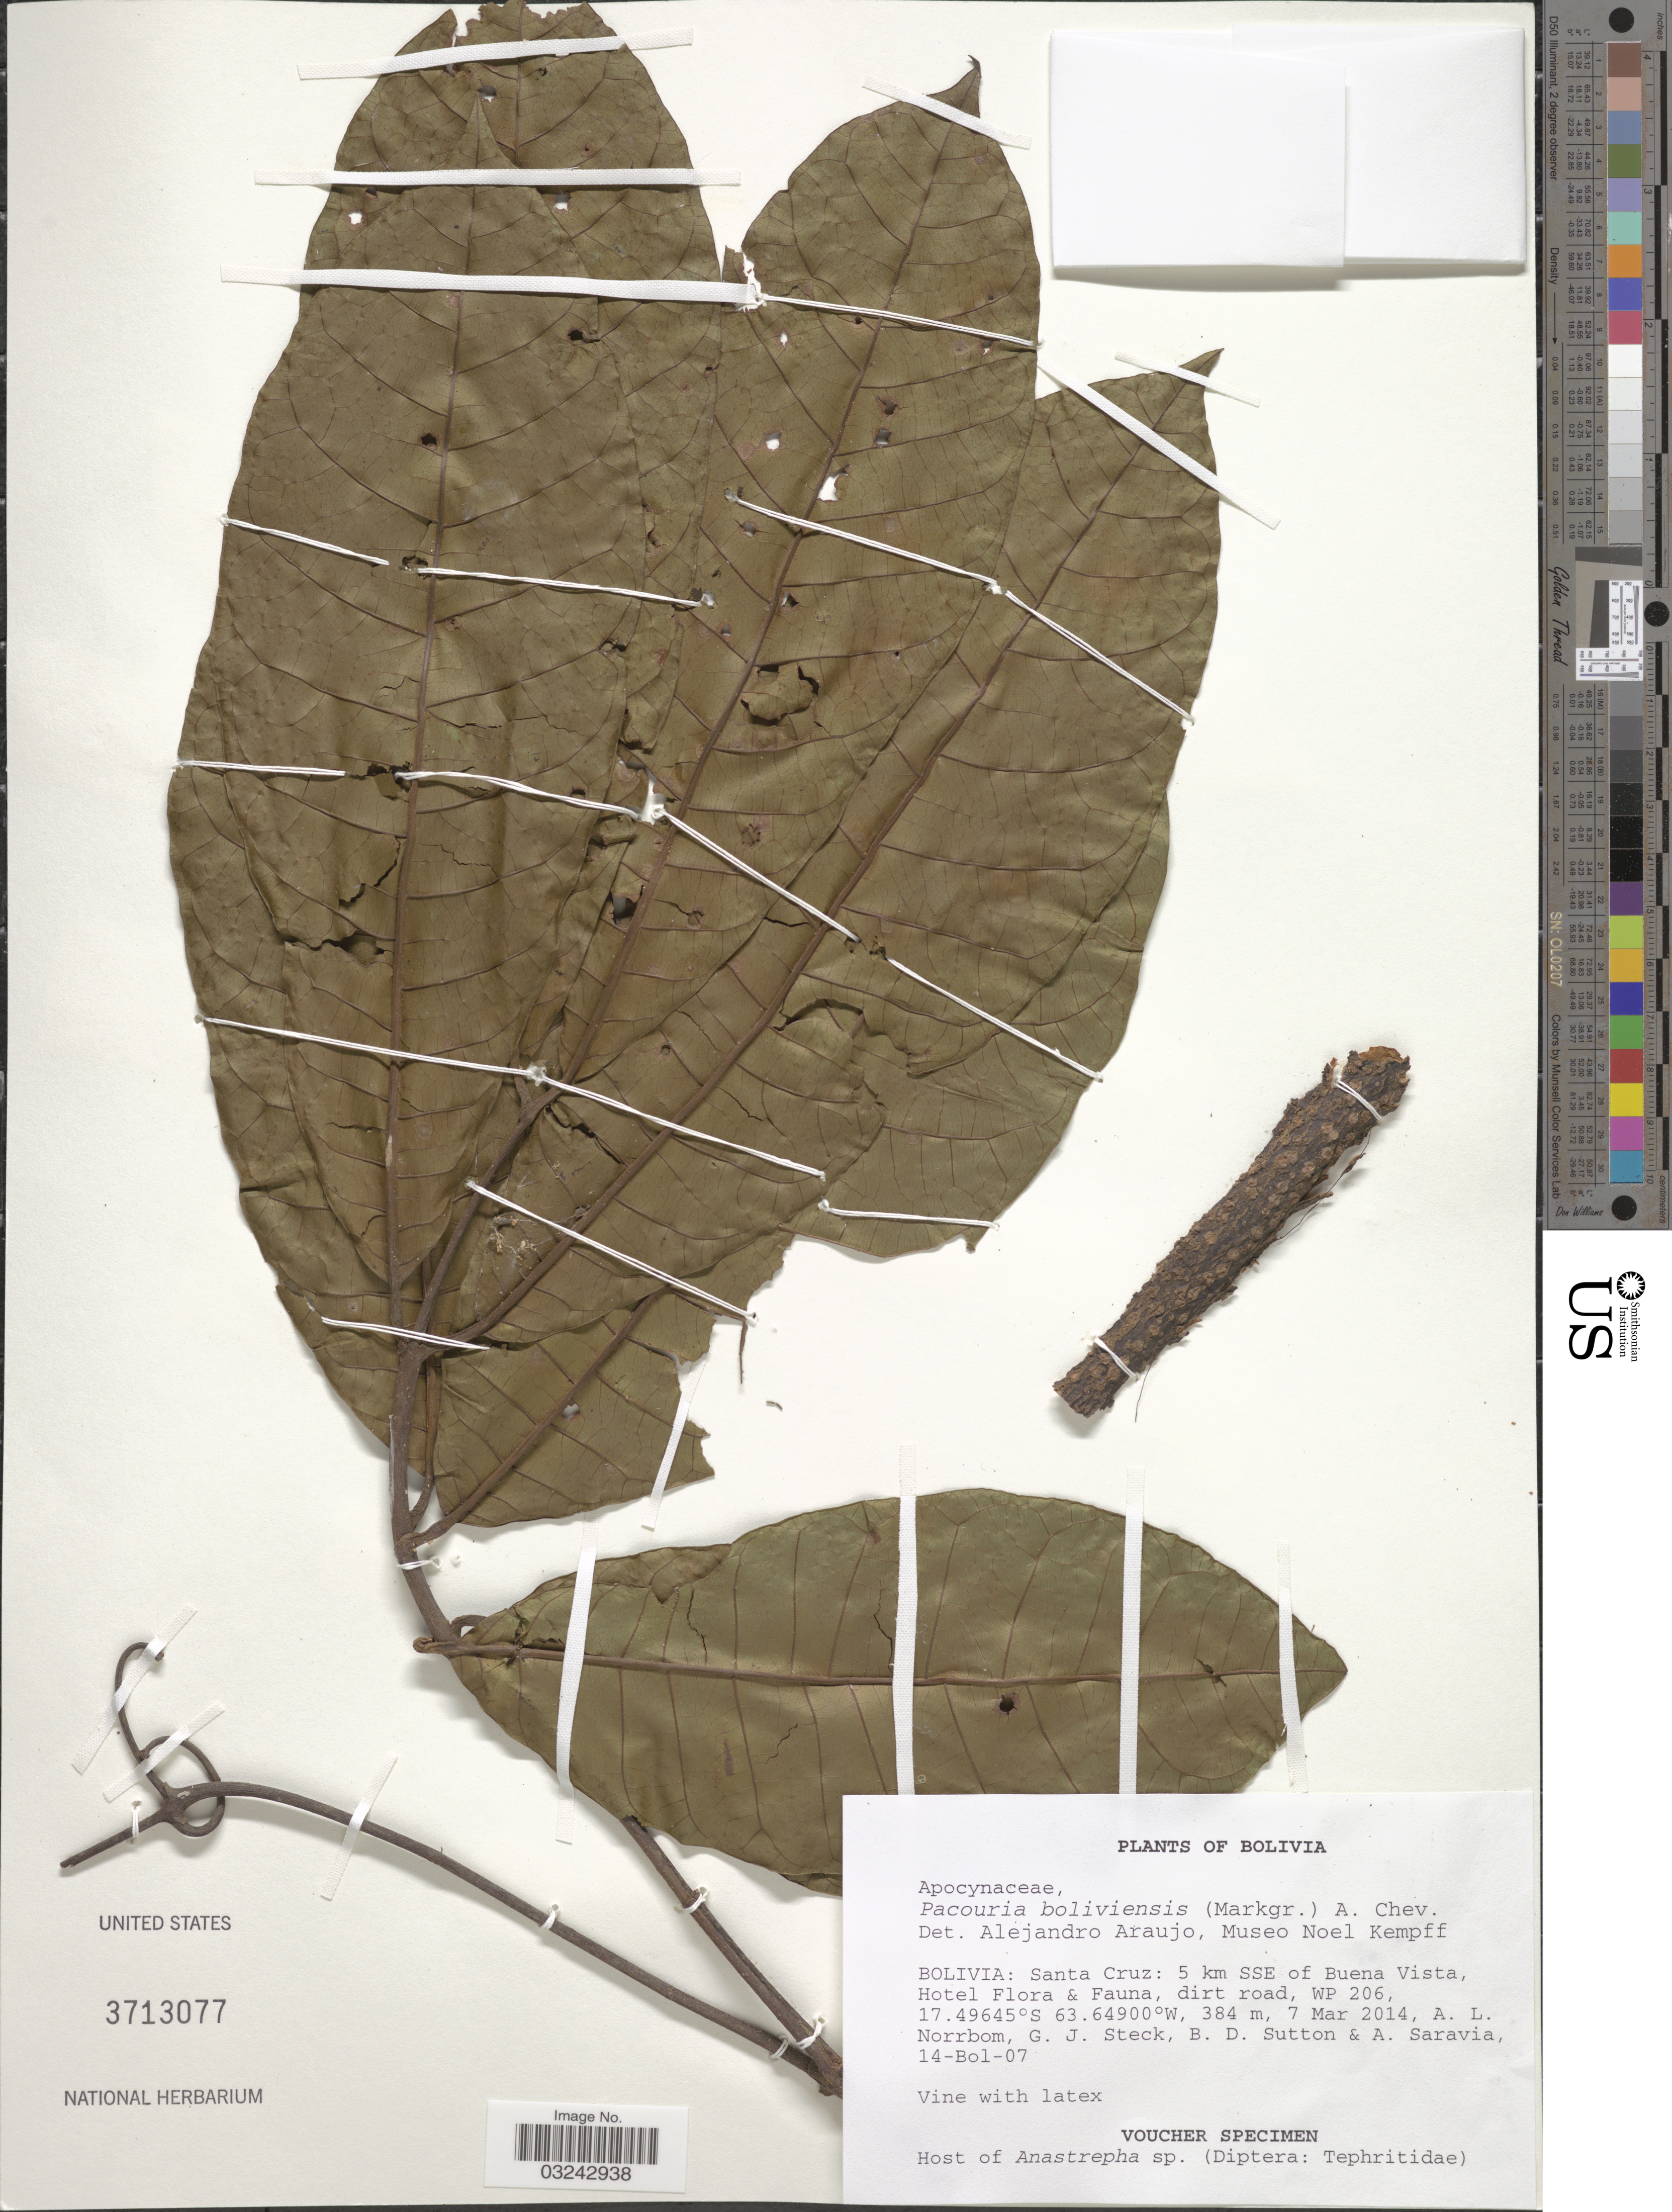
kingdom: Plantae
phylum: Tracheophyta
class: Magnoliopsida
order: Gentianales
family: Apocynaceae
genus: Landolphia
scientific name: Landolphia boliviensis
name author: Markgr.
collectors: A. L. Norrbom, G. Steck, B. Sutton & A. Saravia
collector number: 14-Bol-07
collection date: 2014-03-07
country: Bolivia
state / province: Santa Cruz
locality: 5 km SSE of Buena Vista, Hotel Flora & Fauna, dirt road, WP 206.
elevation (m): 384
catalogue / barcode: US 3713077